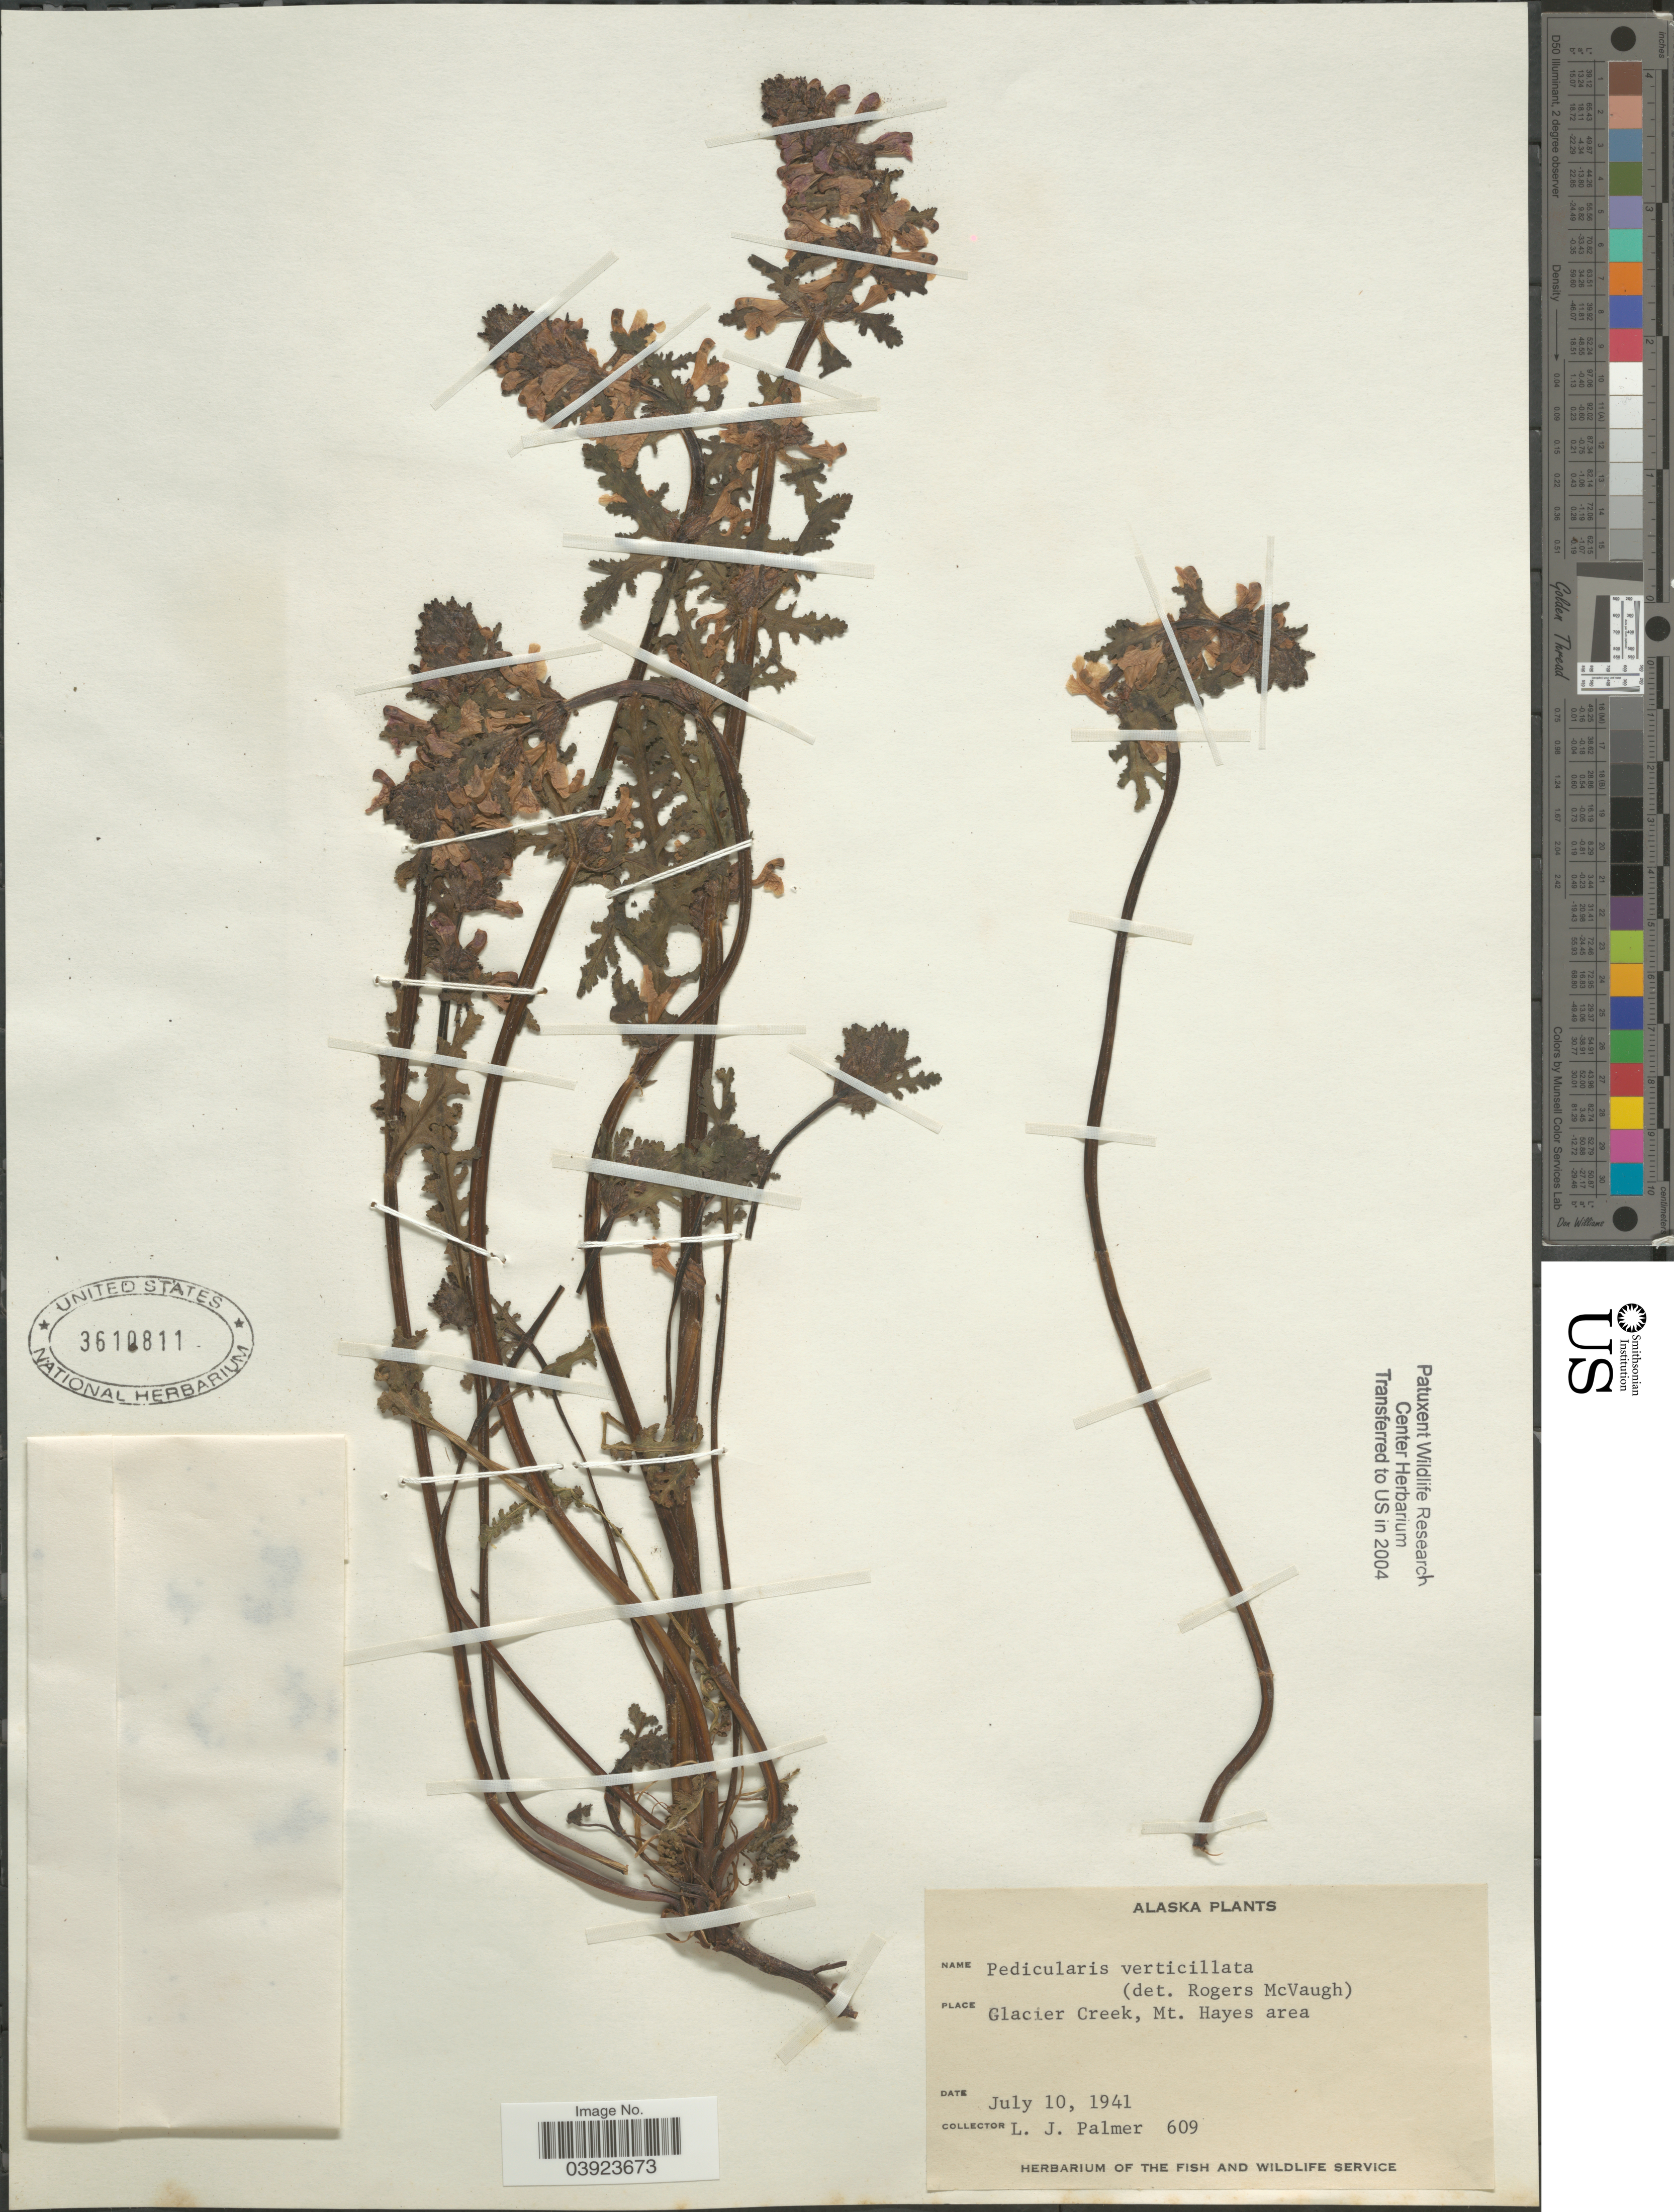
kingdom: Plantae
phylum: Tracheophyta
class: Magnoliopsida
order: Lamiales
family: Orobanchaceae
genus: Pedicularis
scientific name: Pedicularis verticillata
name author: L.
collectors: L. J. Palmer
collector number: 609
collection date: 1941-07-10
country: United States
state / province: Alaska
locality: Glacier Creek, Mt. Hayes area.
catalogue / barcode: US 3610811